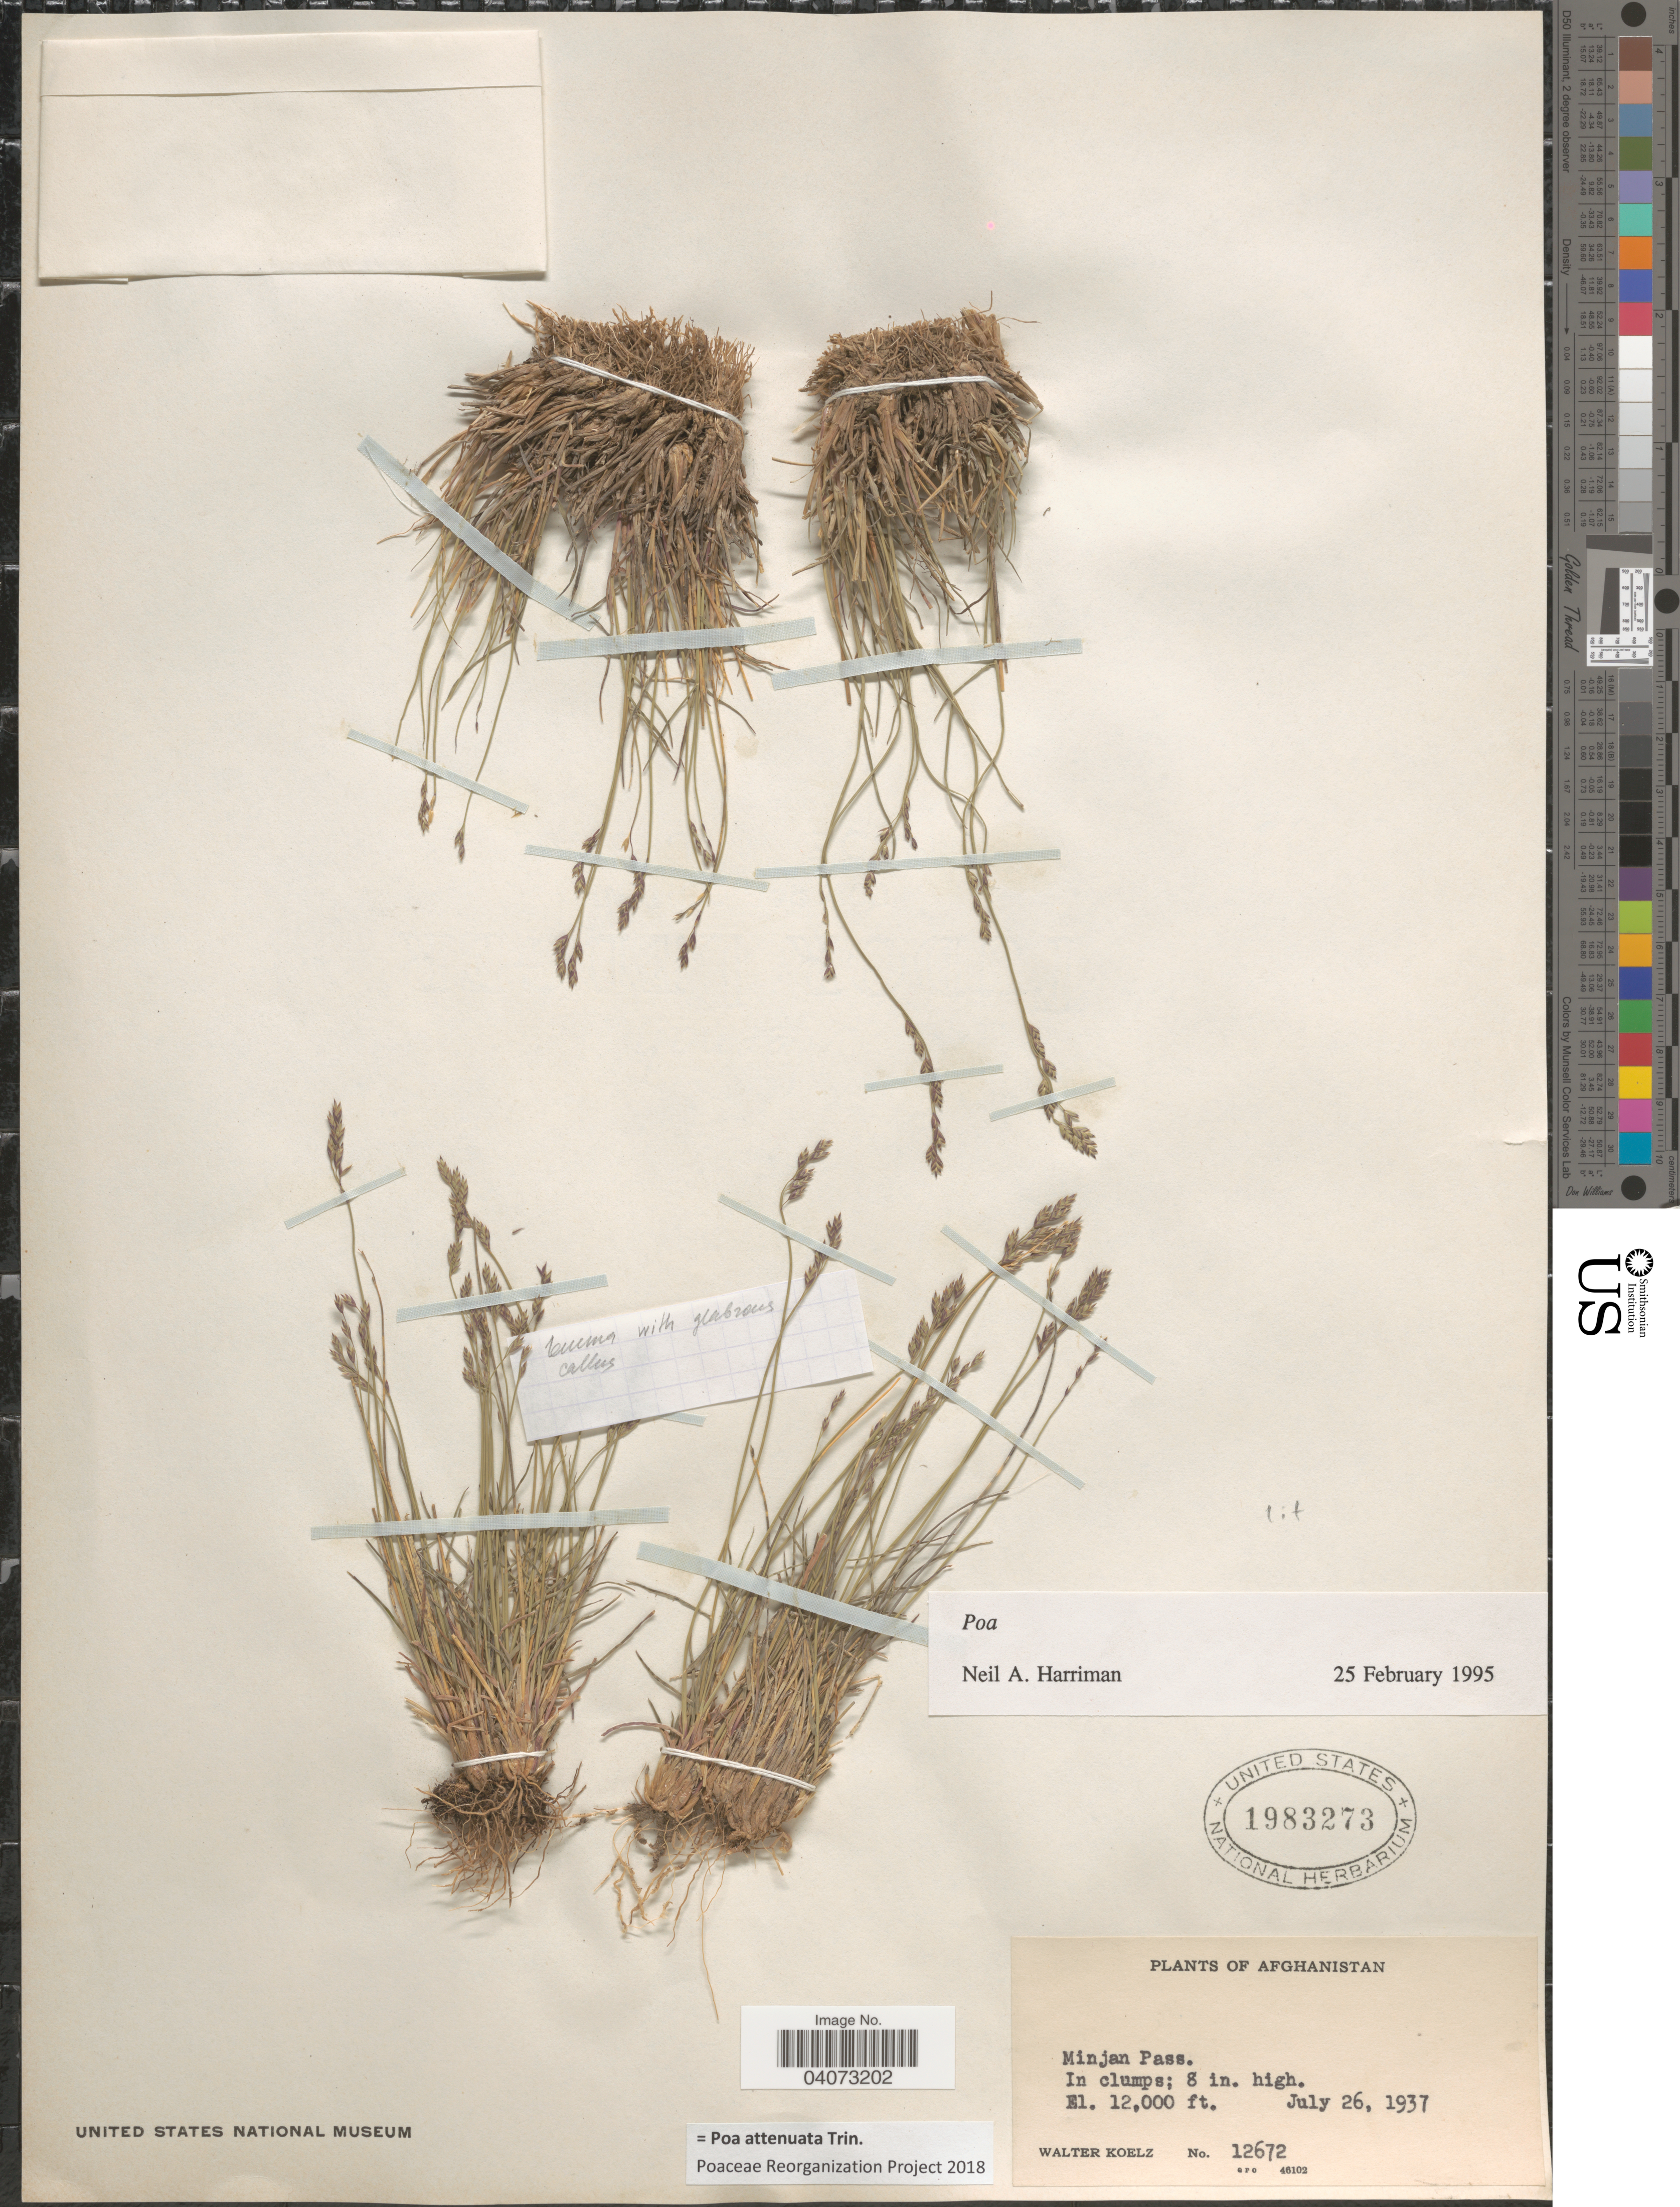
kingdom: Plantae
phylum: Tracheophyta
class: Liliopsida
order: Poales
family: Poaceae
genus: Poa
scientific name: Poa attenuata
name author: Trin.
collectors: W. N. Koelz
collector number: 12672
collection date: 1937-07-26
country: Afghanistan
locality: Minjan Pass.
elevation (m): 3658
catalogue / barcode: US 1983273